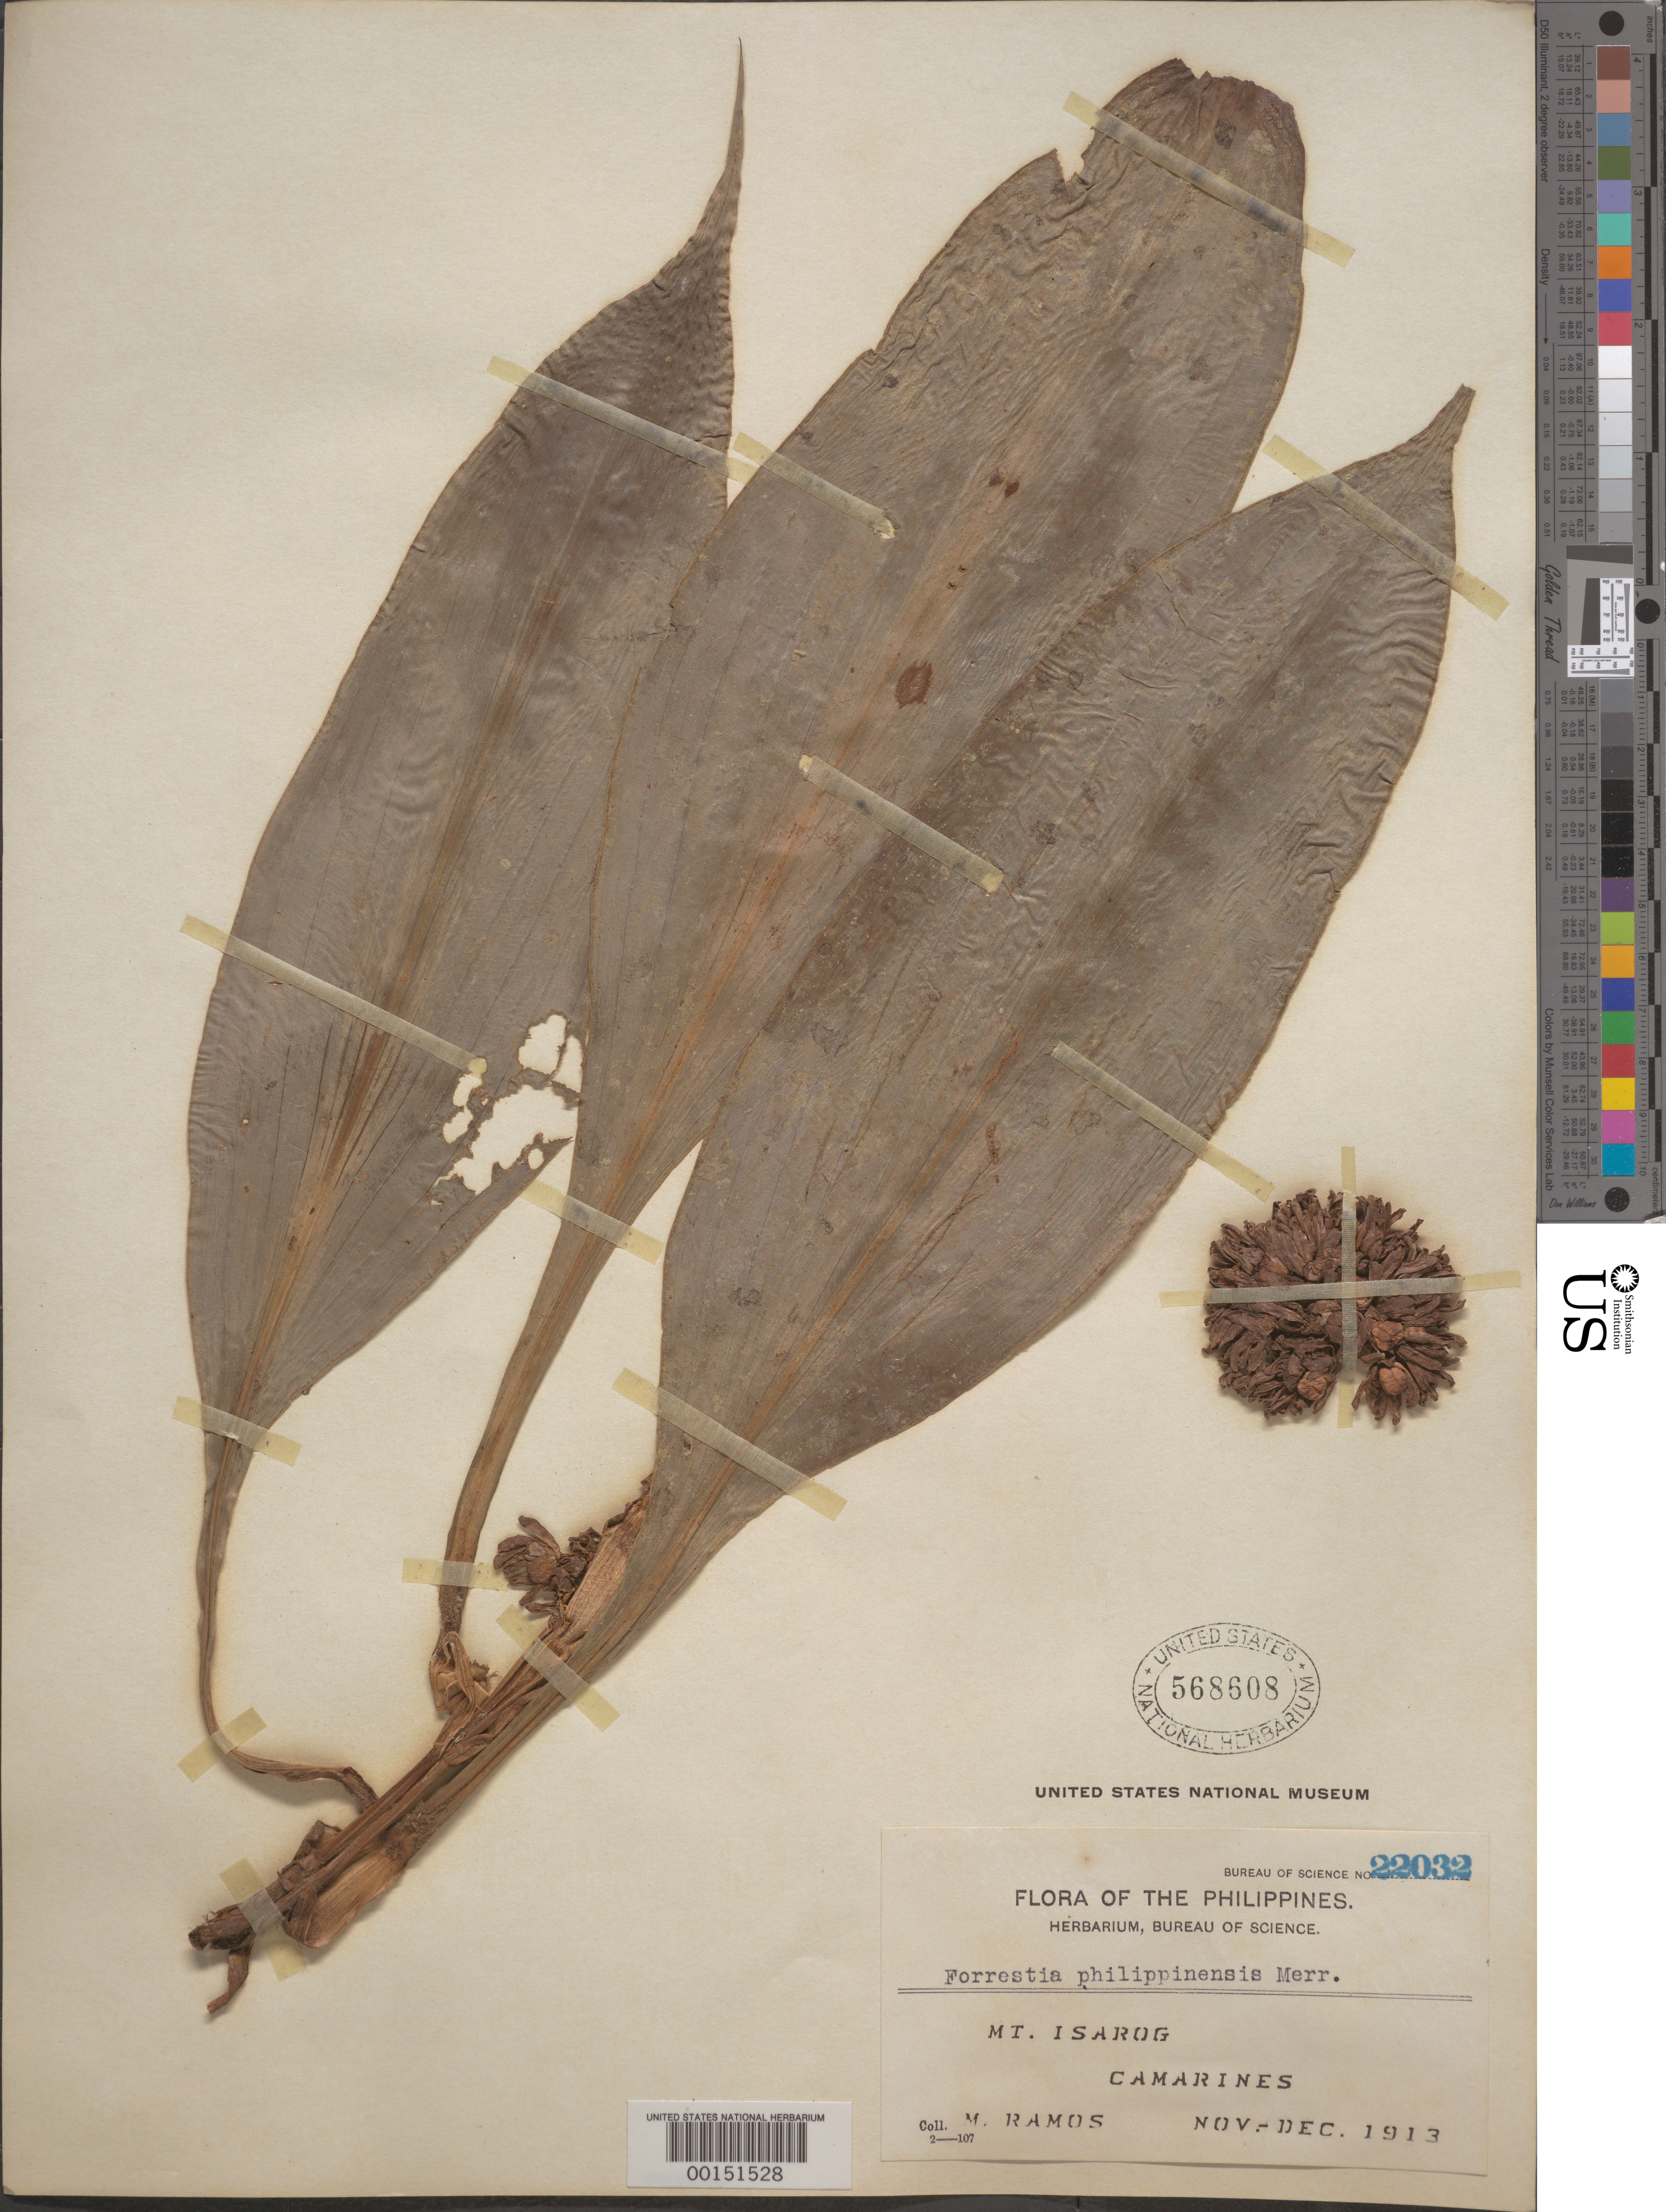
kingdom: Plantae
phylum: Tracheophyta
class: Liliopsida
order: Commelinales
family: Commelinaceae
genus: Amischotolype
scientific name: Amischotolype hispida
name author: (A. Rich.) D.Y. Hong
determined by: Strong, Mark T., (BOT), Smithsonian Institution - National Museum of Natural History (UNITED STATES)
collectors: M. Ramos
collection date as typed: Nov 1913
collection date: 1913-11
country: Philippines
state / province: Bicol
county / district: Camarines Norte / Camarines Sur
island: Luzon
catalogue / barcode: US 568608